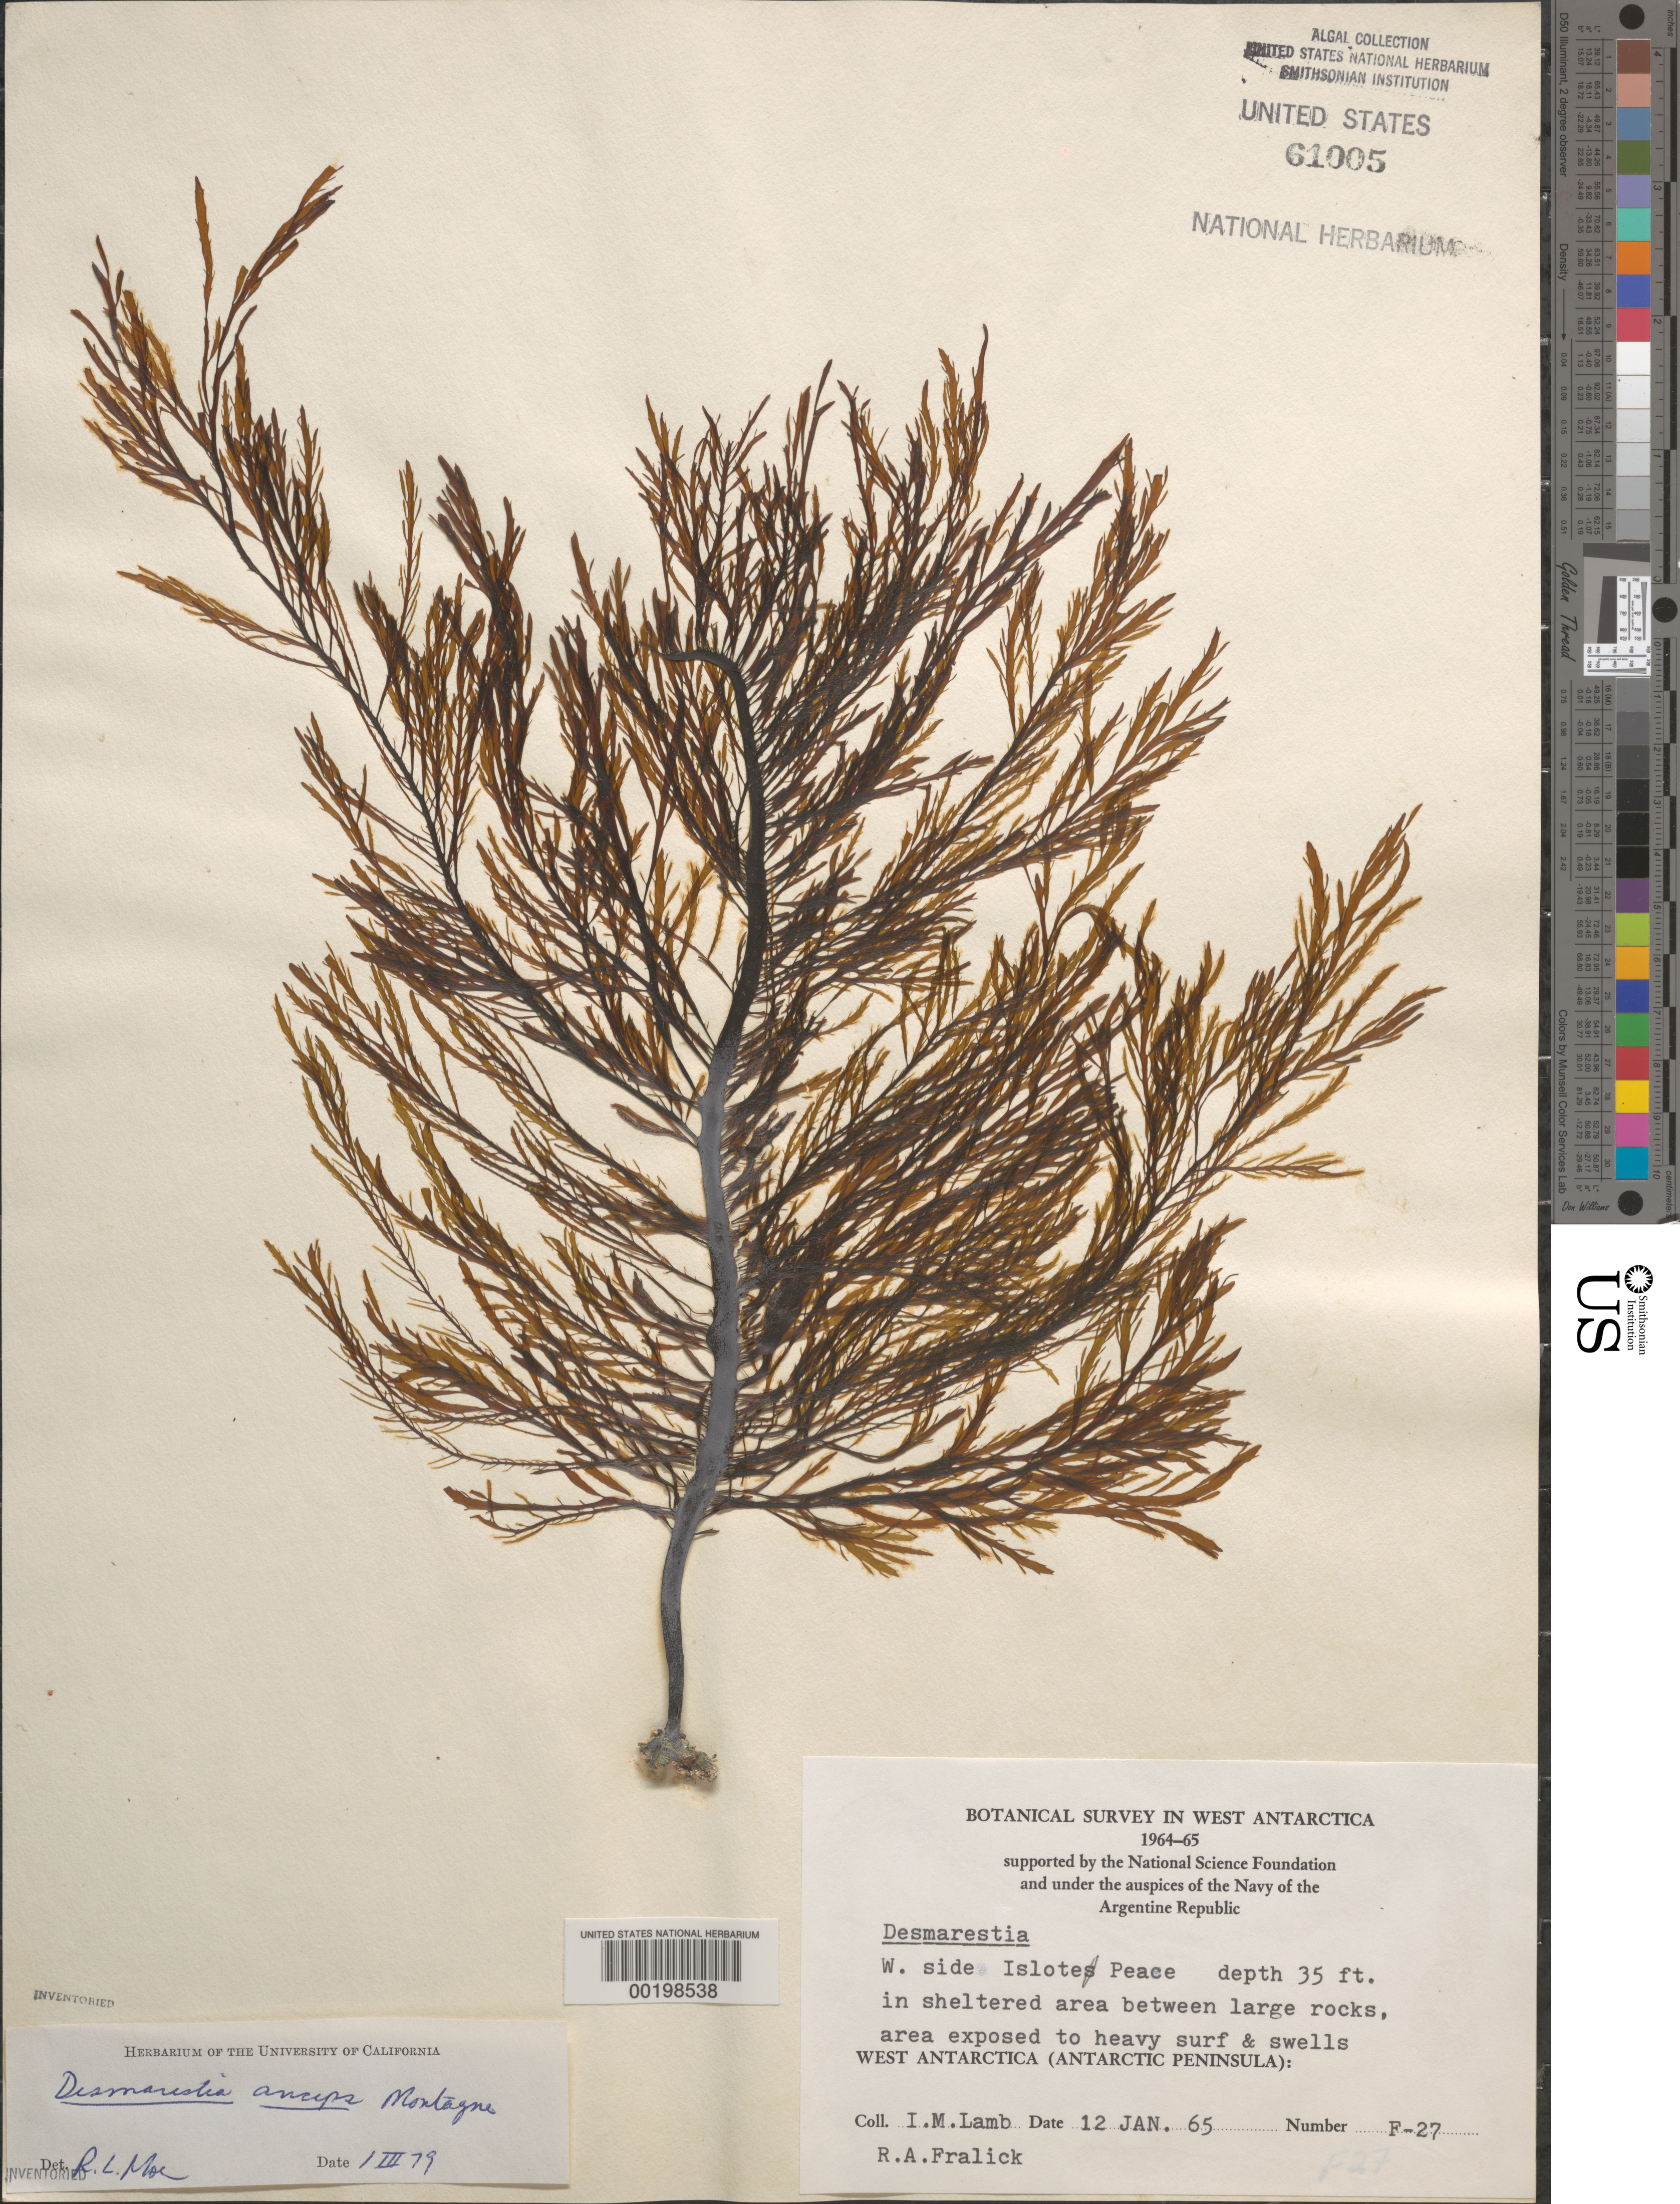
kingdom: Chromista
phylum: Ochrophyta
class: Phaeophyceae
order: Desmarestiales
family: Desmarestiaceae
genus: Desmarestia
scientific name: Desmarestia anceps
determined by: Moe, R. L.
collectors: I. M. Lamb & R. Fralick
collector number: F-27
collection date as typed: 12 Jan 1965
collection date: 1965-01-12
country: Antarctica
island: Islotes Place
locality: Off Eta Island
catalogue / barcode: US 61005